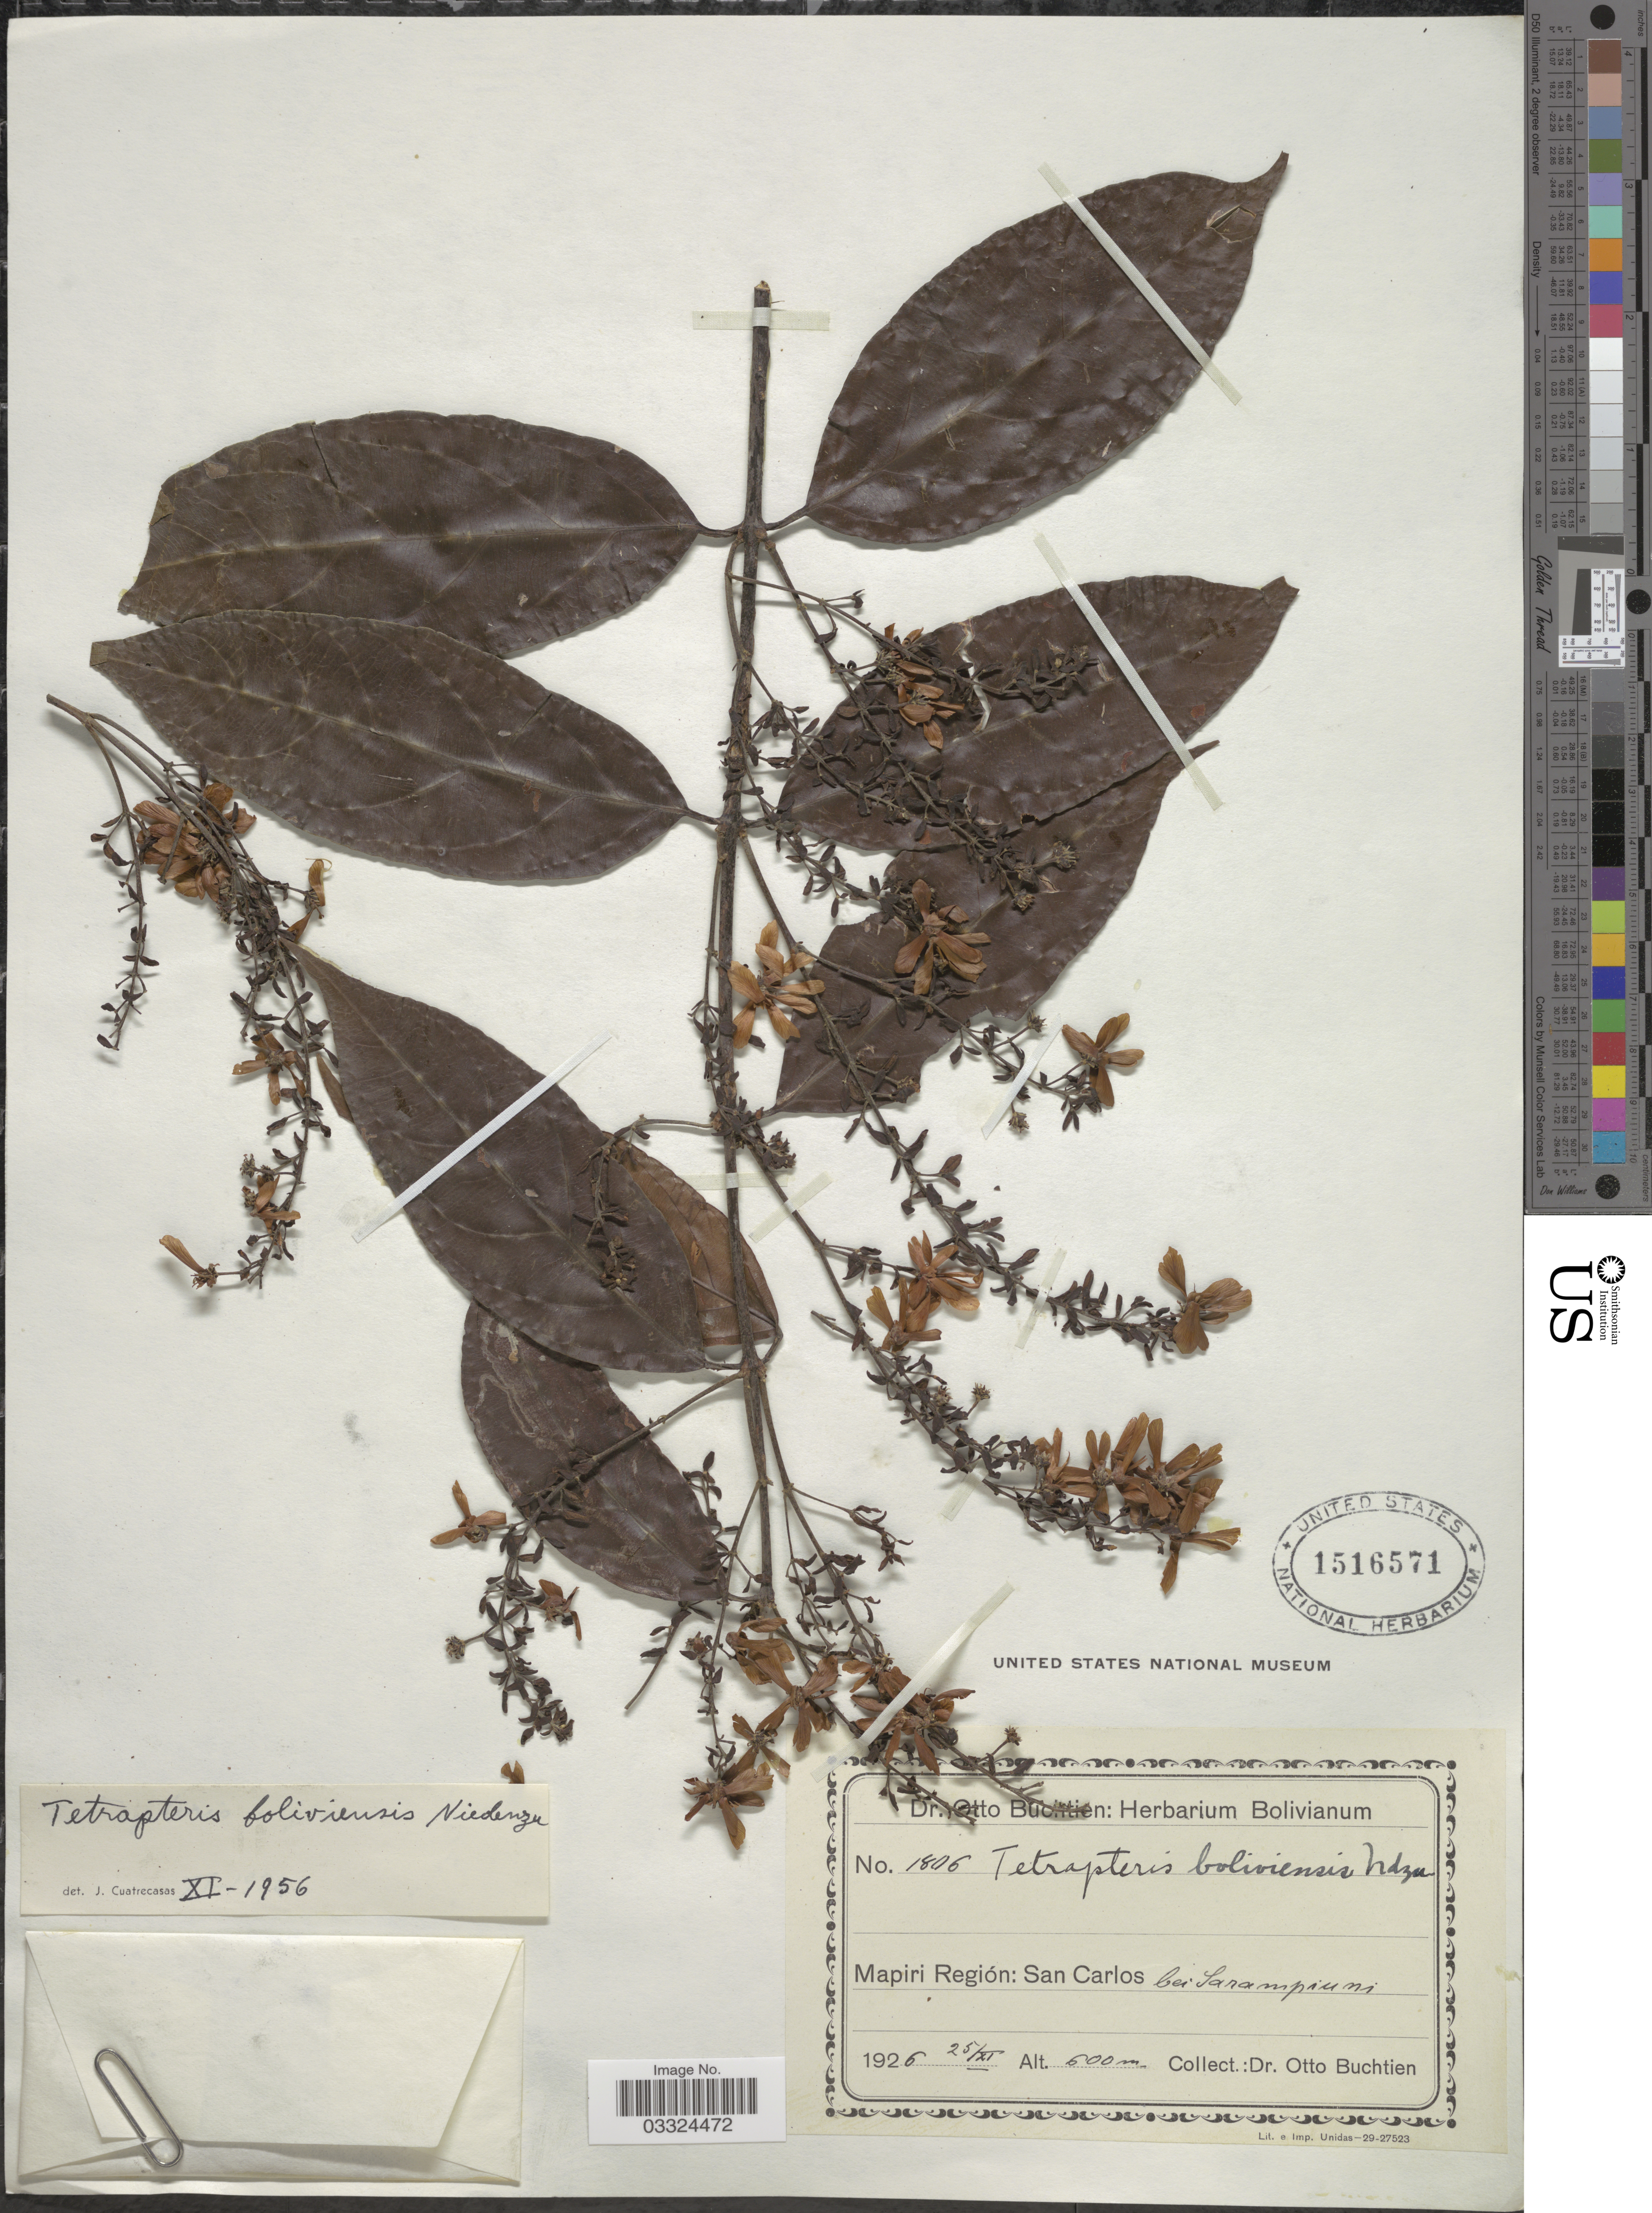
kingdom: Plantae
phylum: Tracheophyta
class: Magnoliopsida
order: Malpighiales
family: Malpighiaceae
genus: Glicophyllum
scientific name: Glicophyllum stylopterum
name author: (A. Juss.) R.F. Almeida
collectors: O. Buchtien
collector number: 1806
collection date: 1926-11-25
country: Bolivia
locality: Mapiri Región: San Carlos bei Sarampiuni.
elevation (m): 600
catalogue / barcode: US 1516571